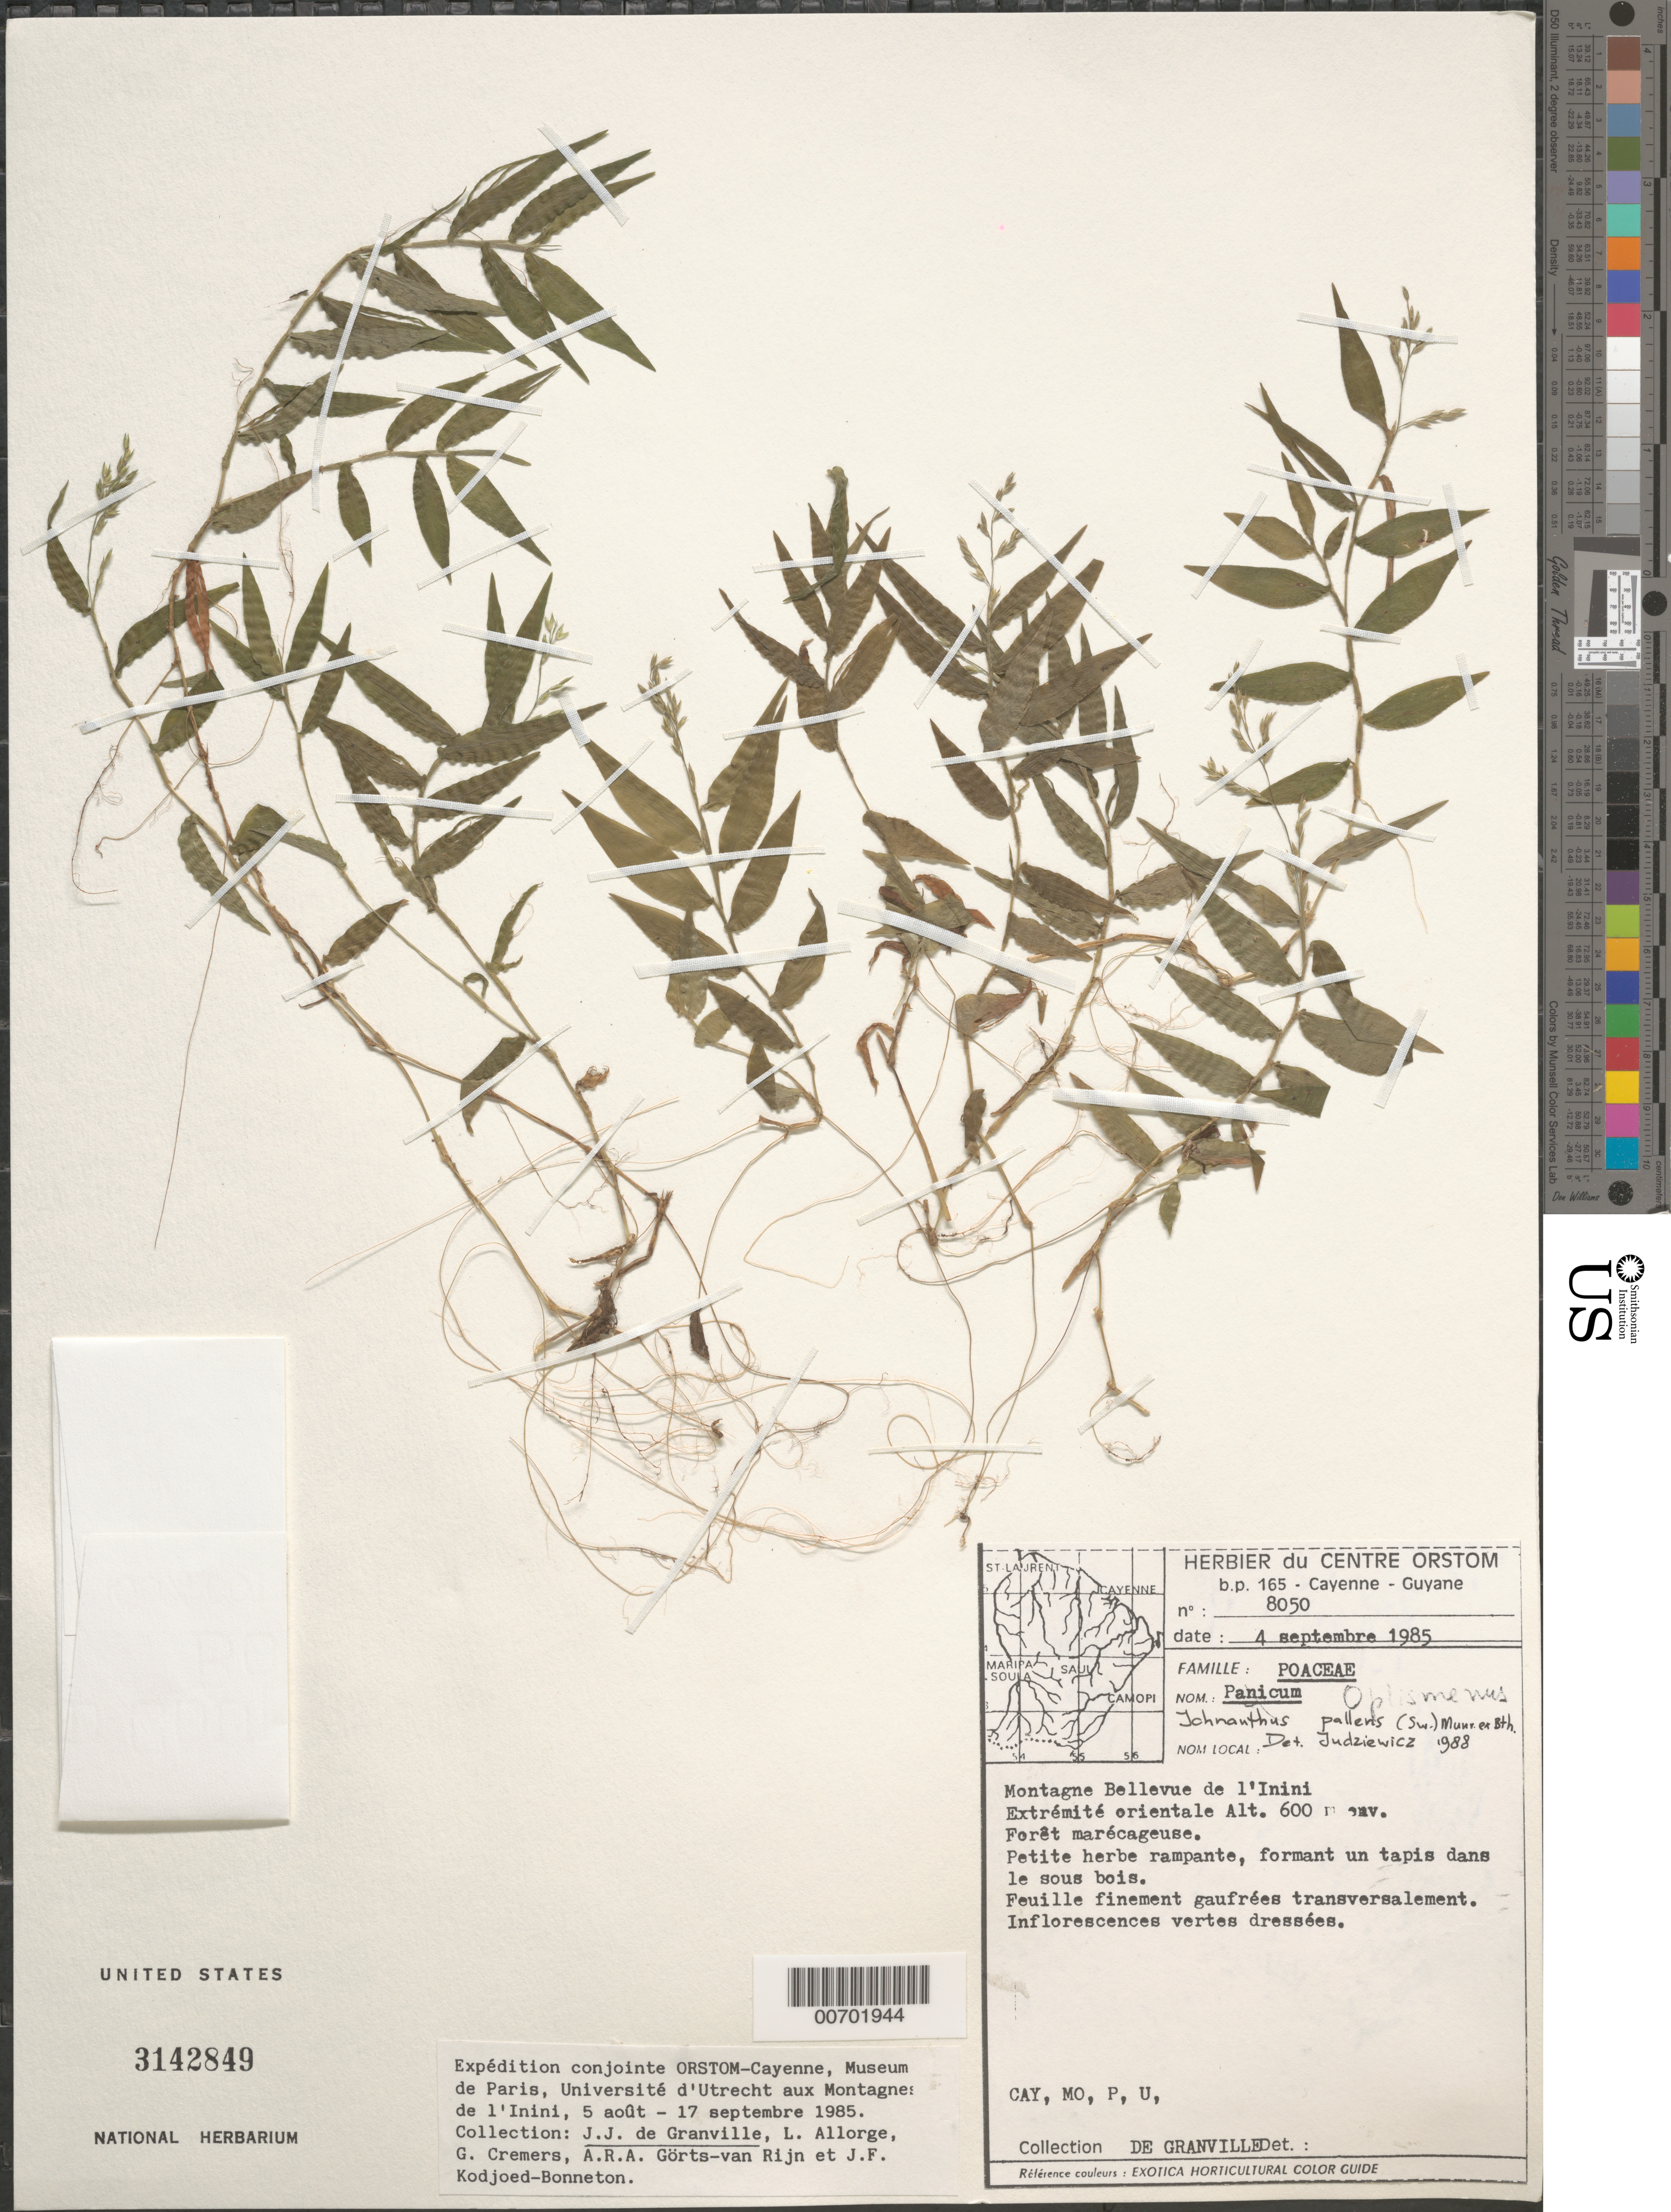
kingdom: Plantae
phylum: Tracheophyta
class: Liliopsida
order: Poales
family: Poaceae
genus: Ichnanthus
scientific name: Ichnanthus pallens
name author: (Sw.) Munro ex Benth.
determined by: Judziewicz, E. J.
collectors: J.-J. de Granville, L. Allorge, G. Cremers, A. .R. A. Görts-van Rijn & J. Kodjoed-Bonneton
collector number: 8050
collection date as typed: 4-Sep-85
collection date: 1985-09-04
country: French Guiana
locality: Montagnes Bellevue de l'Inini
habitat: Forêt marécageuse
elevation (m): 600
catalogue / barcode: US 3142849